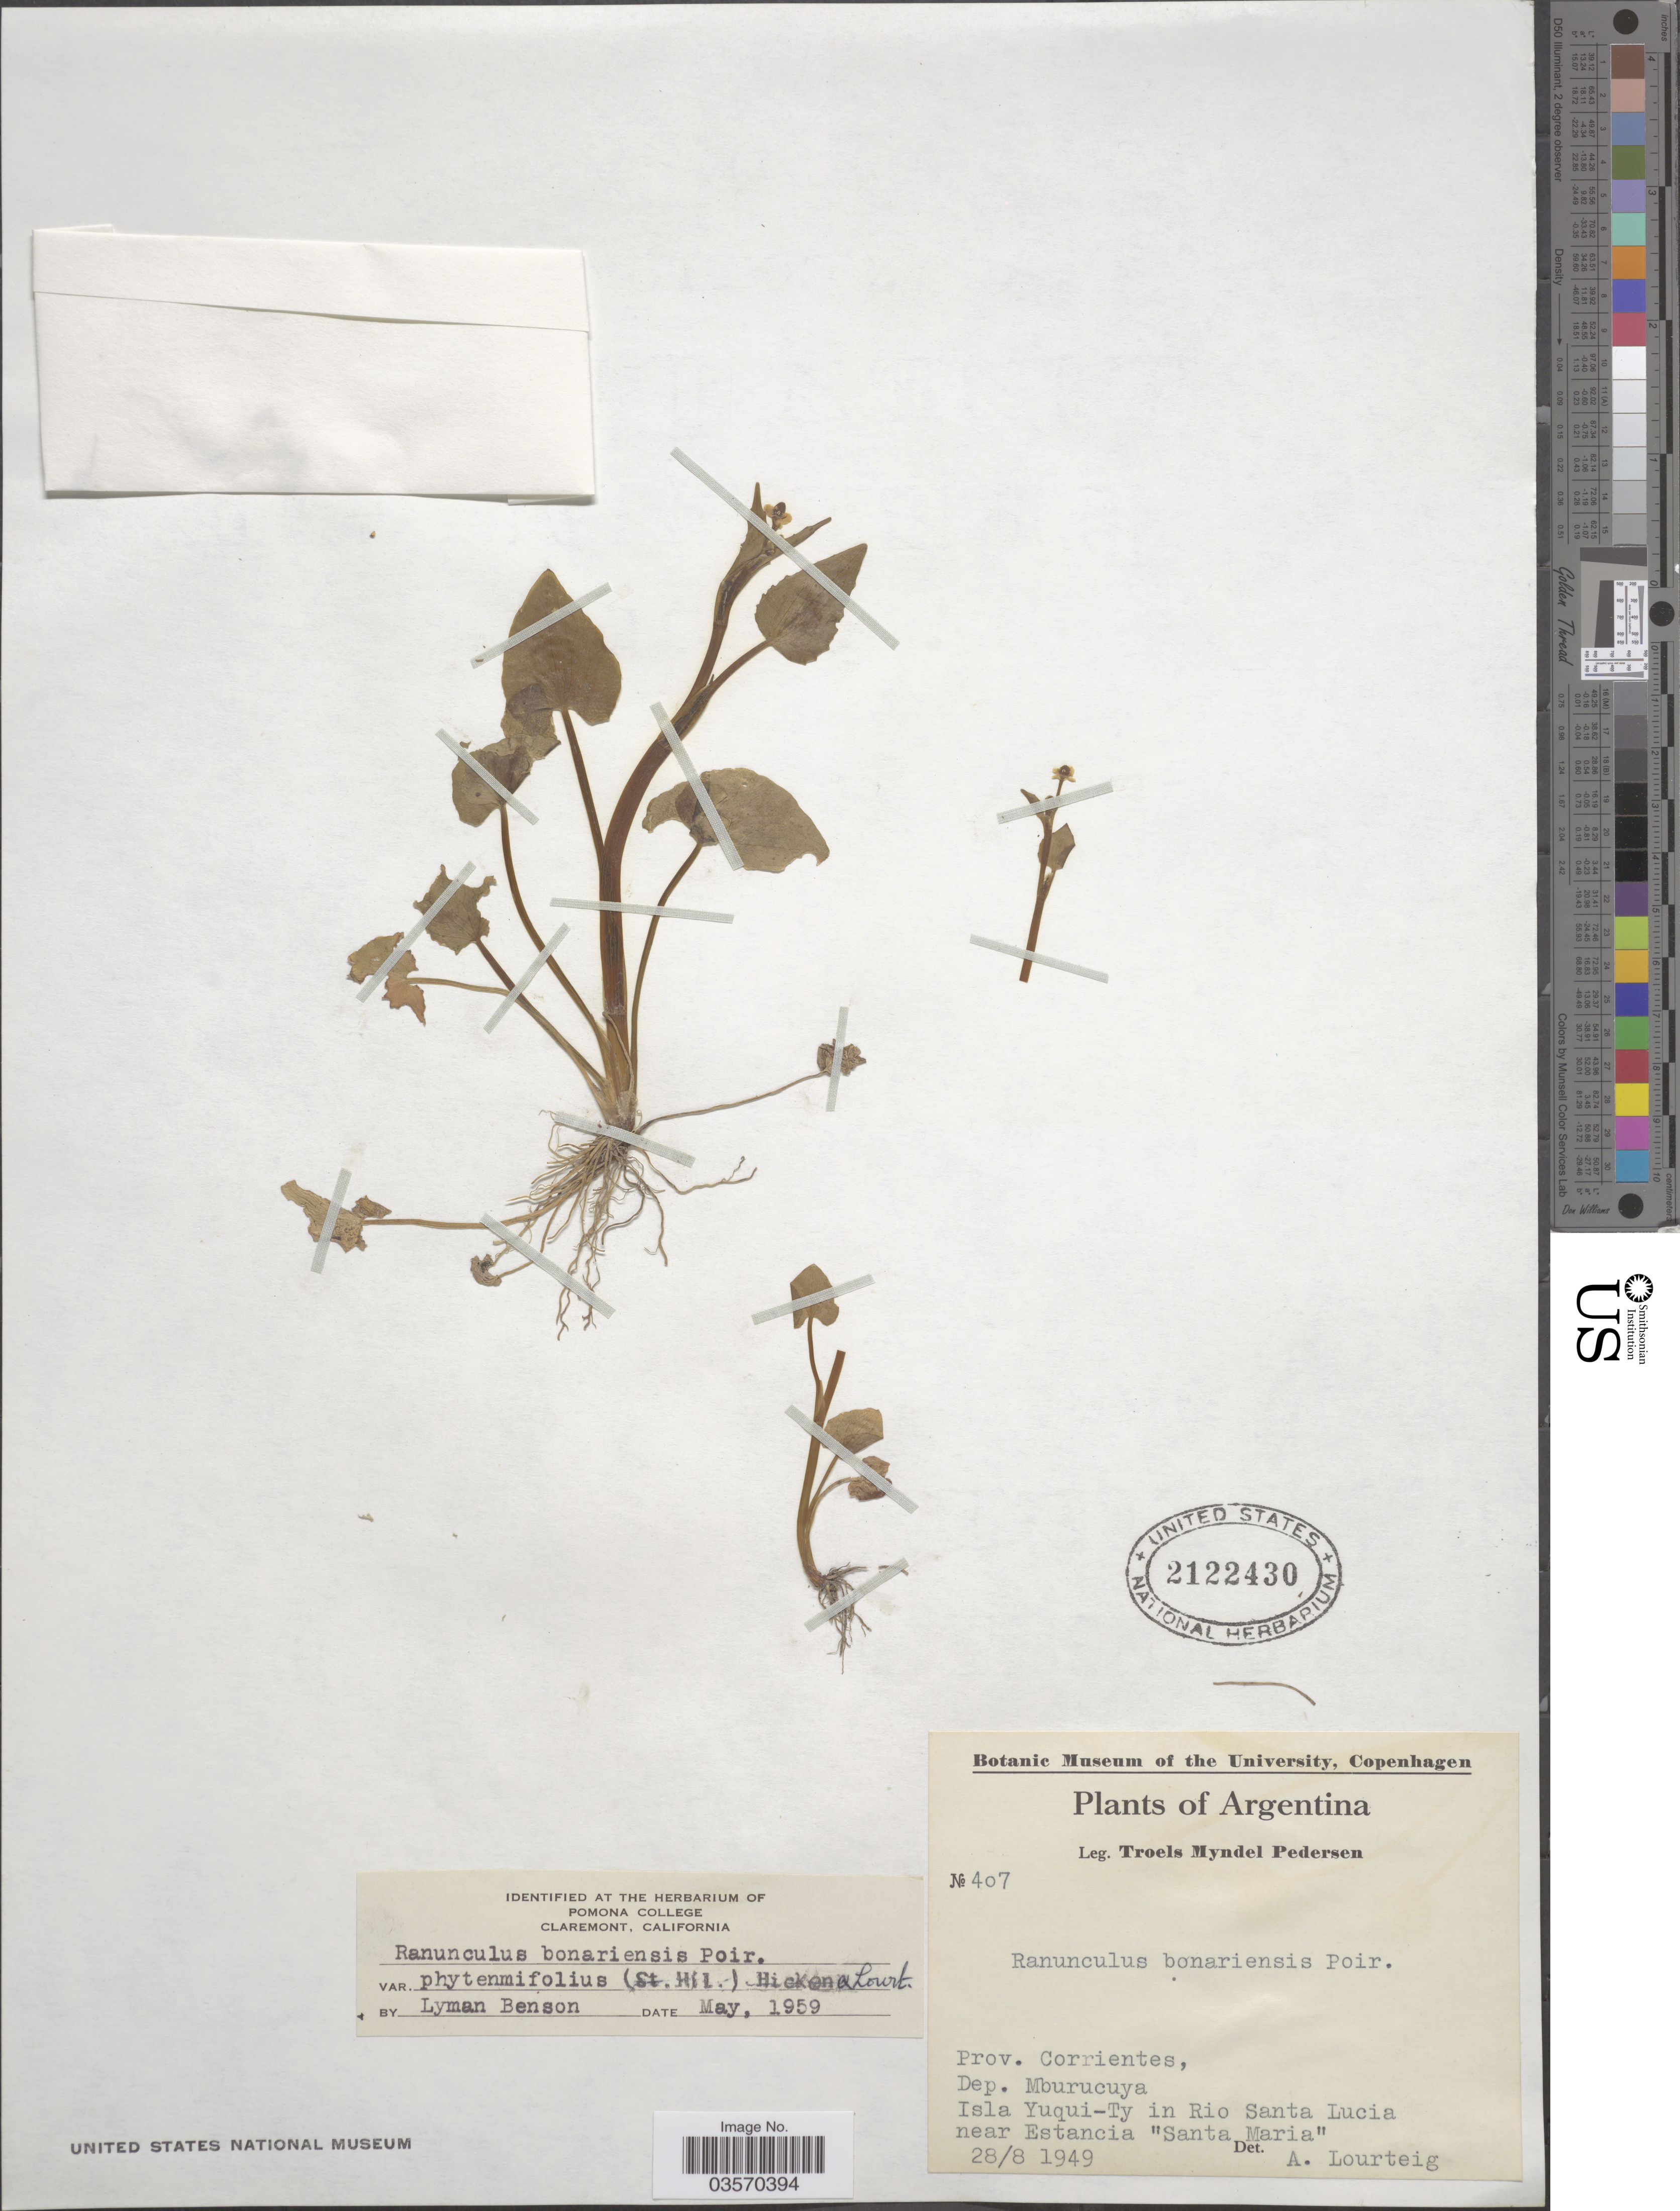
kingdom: Plantae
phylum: Tracheophyta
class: Magnoliopsida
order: Ranunculales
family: Ranunculaceae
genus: Ranunculus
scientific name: Ranunculus bonariensis var. phyteumifolius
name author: (A. St.-Hil.) Hicken ex Lourteig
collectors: T. Pederson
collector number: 407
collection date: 1949-08-28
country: Argentina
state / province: Corrientes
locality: Dep. Mburucuya. Isla Yuqui-Ty in Rio Santa Lucia near Estancia "Santa Maria".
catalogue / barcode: US 2122430